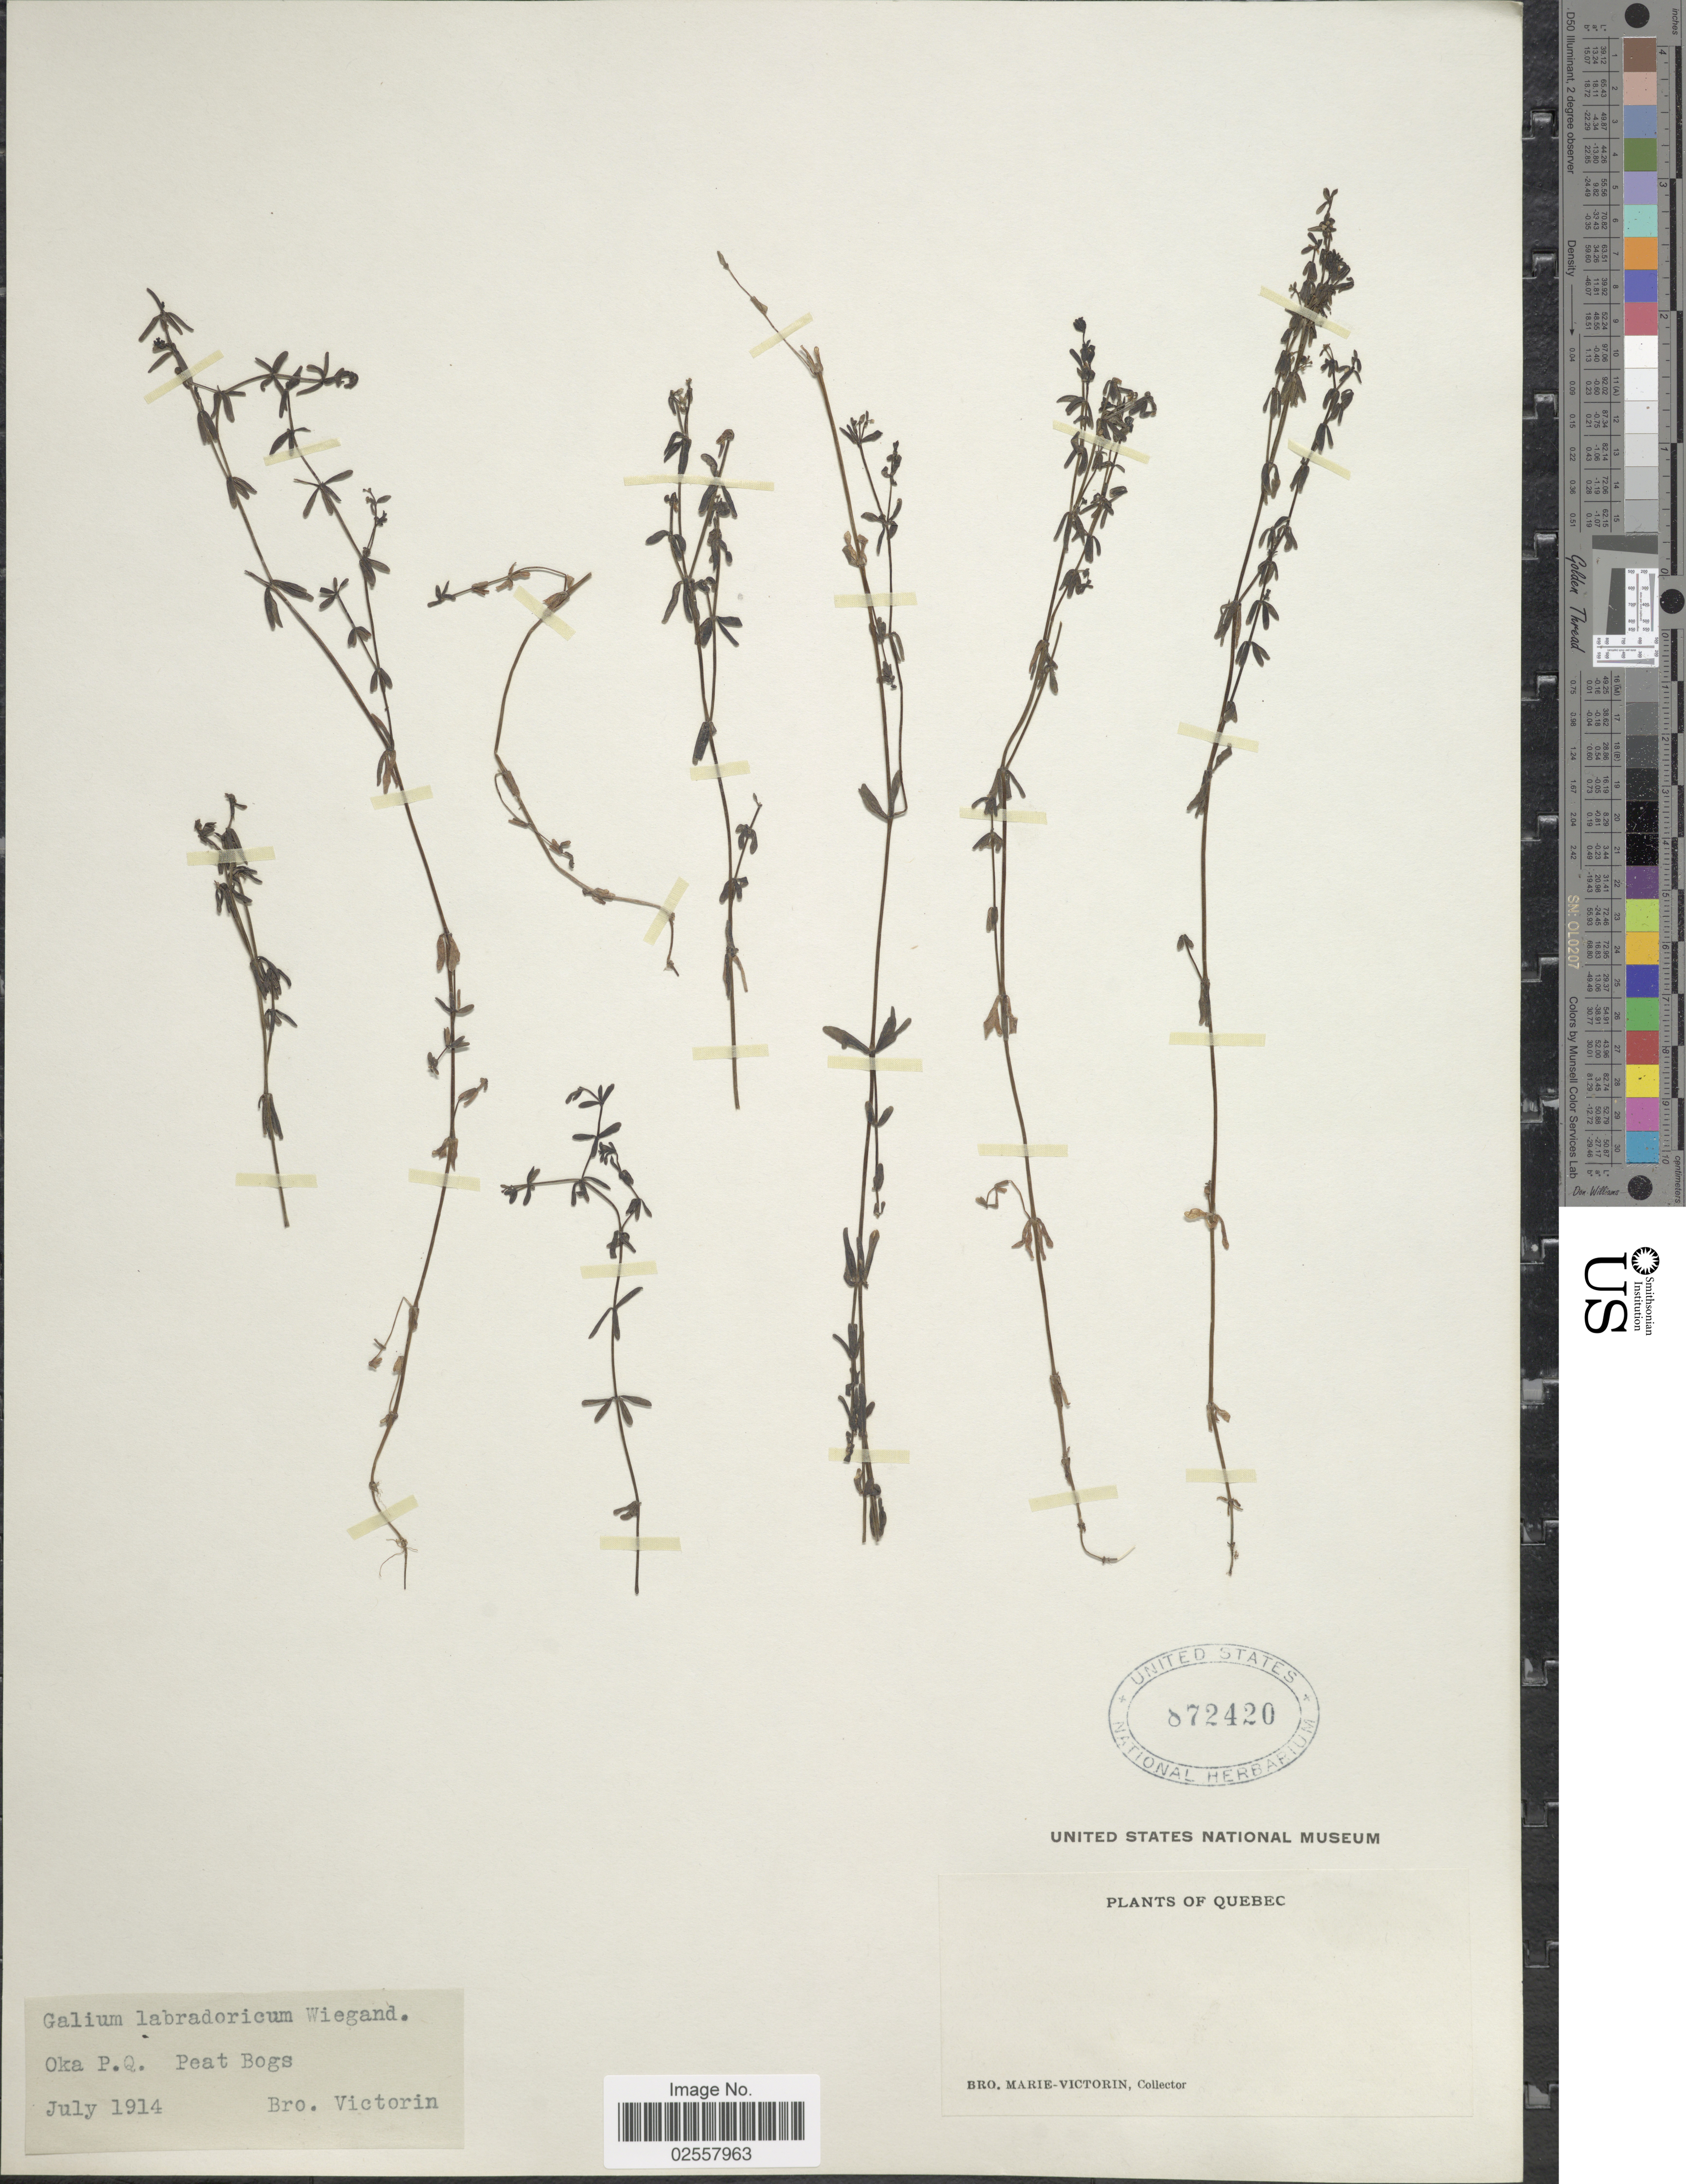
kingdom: Plantae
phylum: Tracheophyta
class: Magnoliopsida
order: Gentianales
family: Rubiaceae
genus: Galium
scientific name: Galium labradoricum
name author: (Wiegand) Wiegand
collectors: B. Victorin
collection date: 1914-07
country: Canada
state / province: Quebec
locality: Oka P.Q. Peat Bogs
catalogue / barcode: US 872420